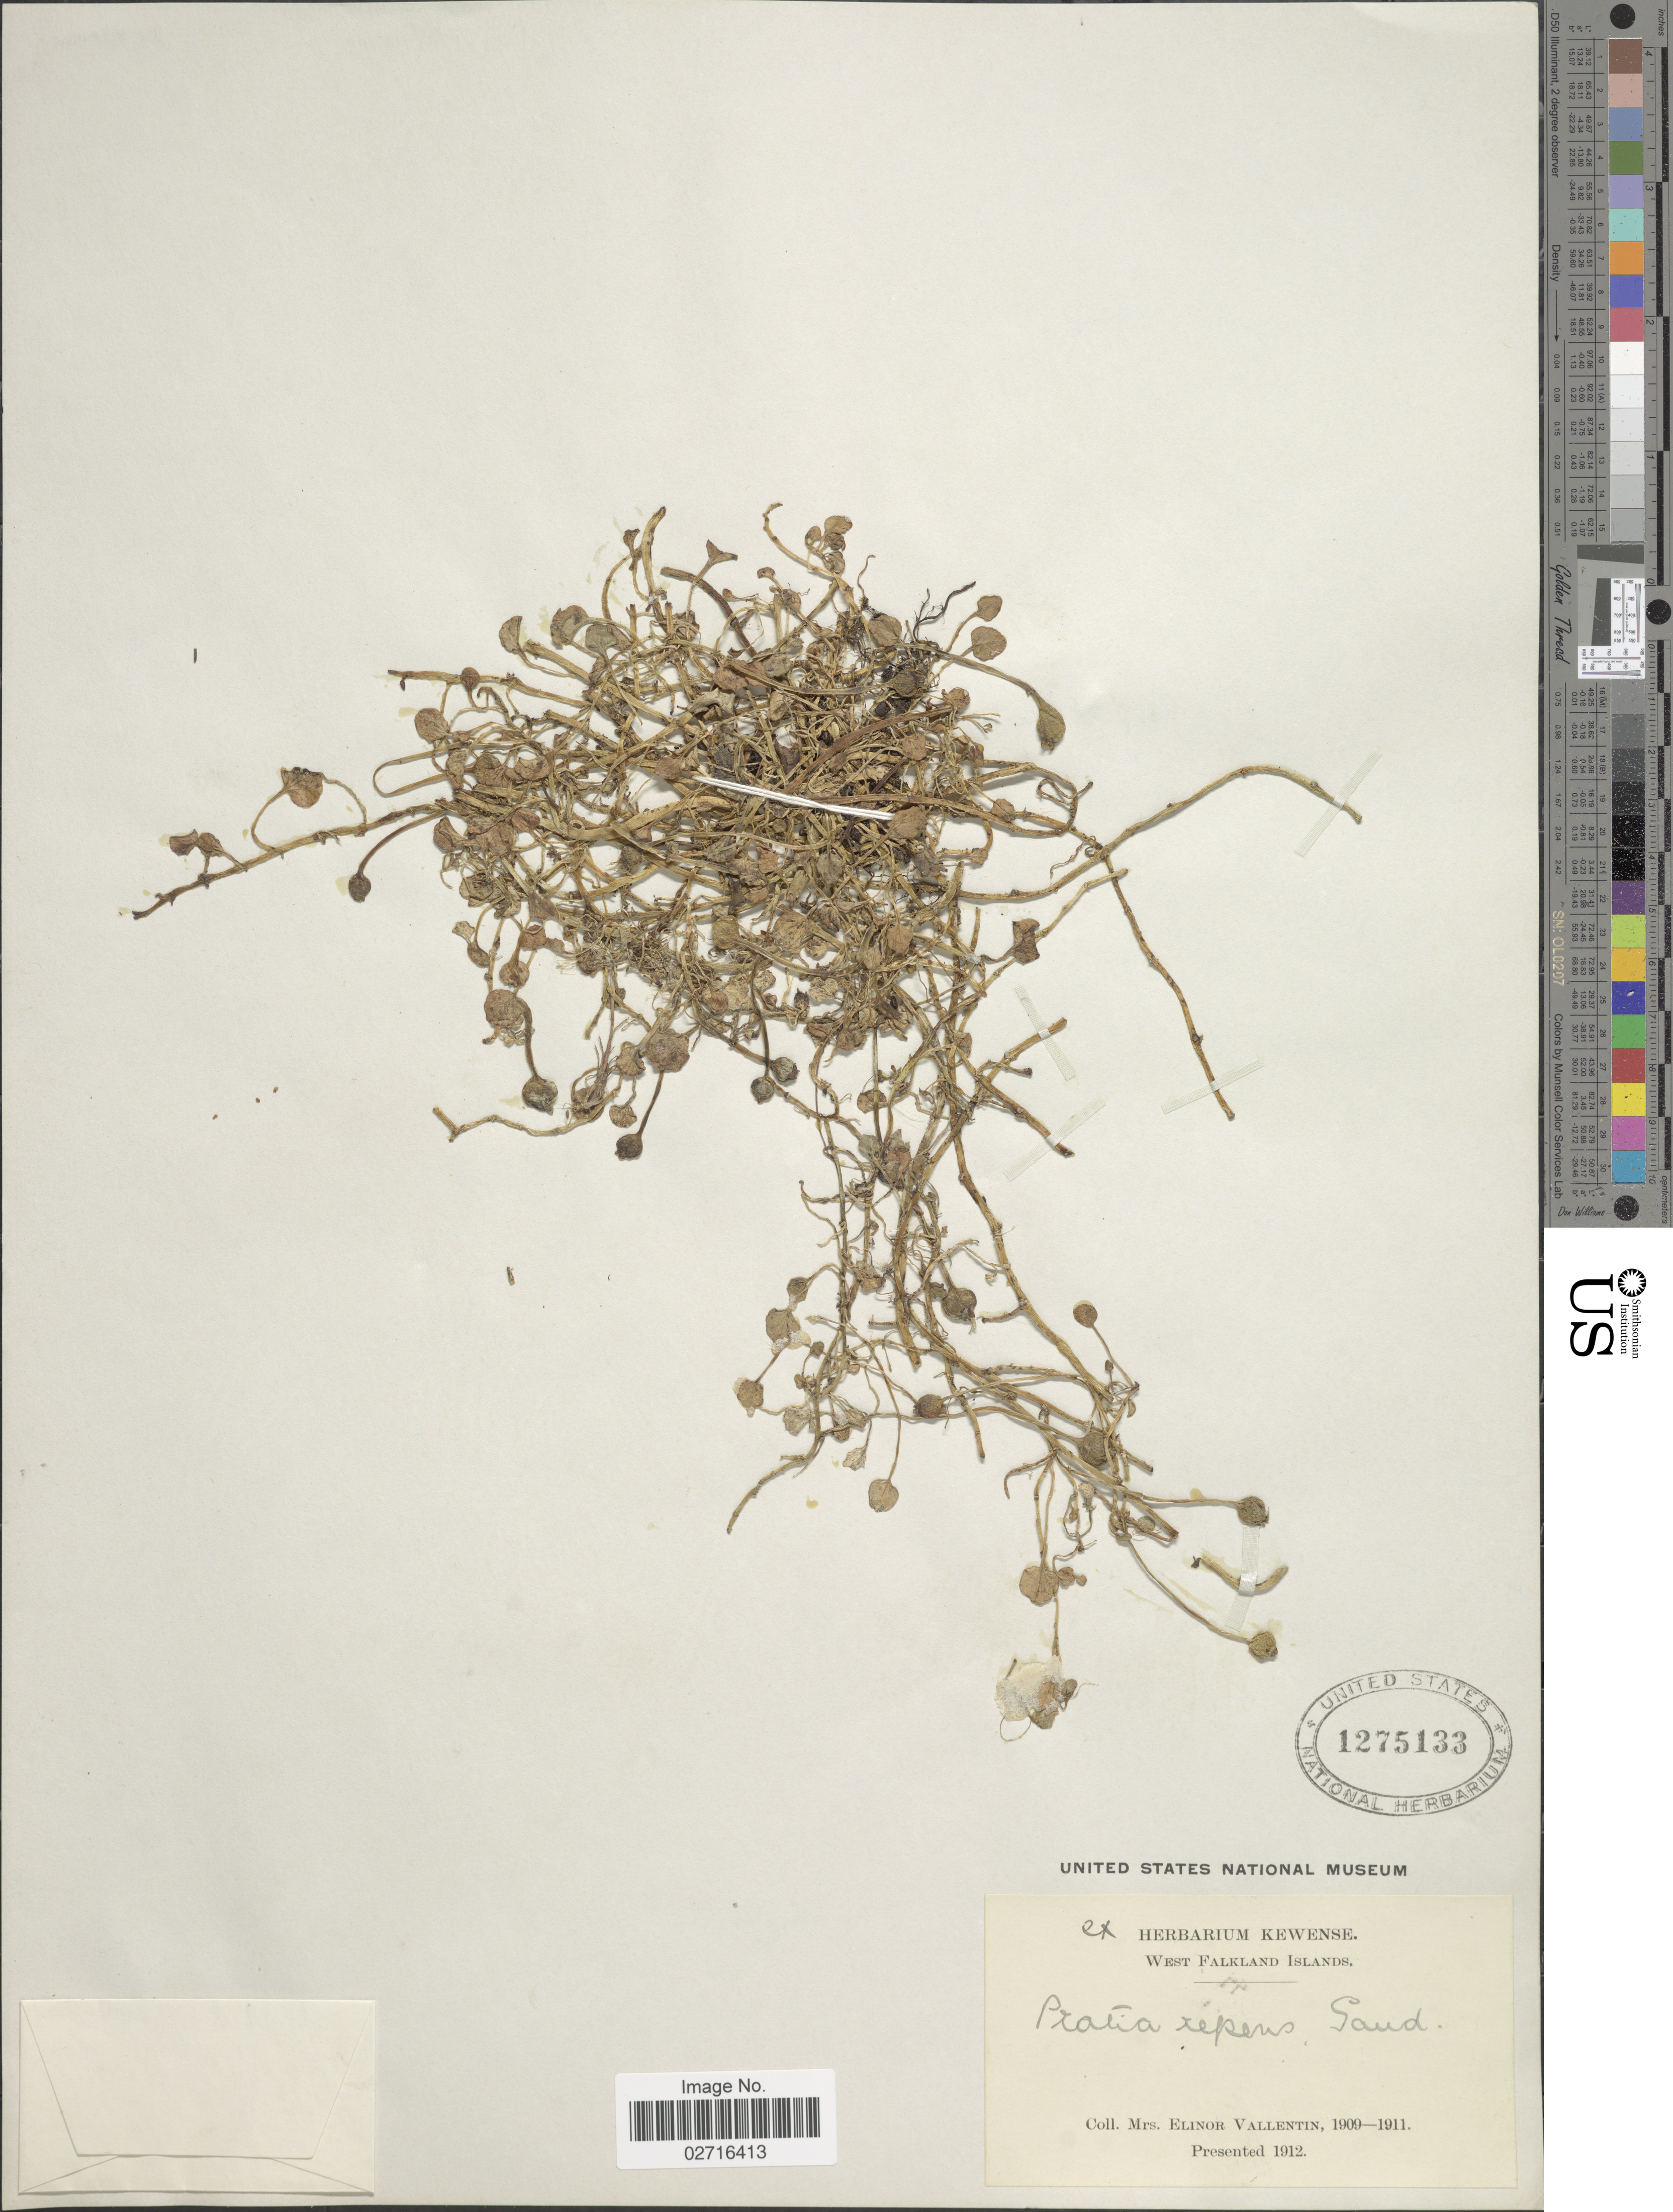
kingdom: Plantae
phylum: Tracheophyta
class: Magnoliopsida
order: Asterales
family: Campanulaceae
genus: Pratia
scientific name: Pratia repens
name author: Gaudich.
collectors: E. Vallentin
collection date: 1909/1911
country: Falkland Islands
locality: West Falkland Islands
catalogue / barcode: US 1275133